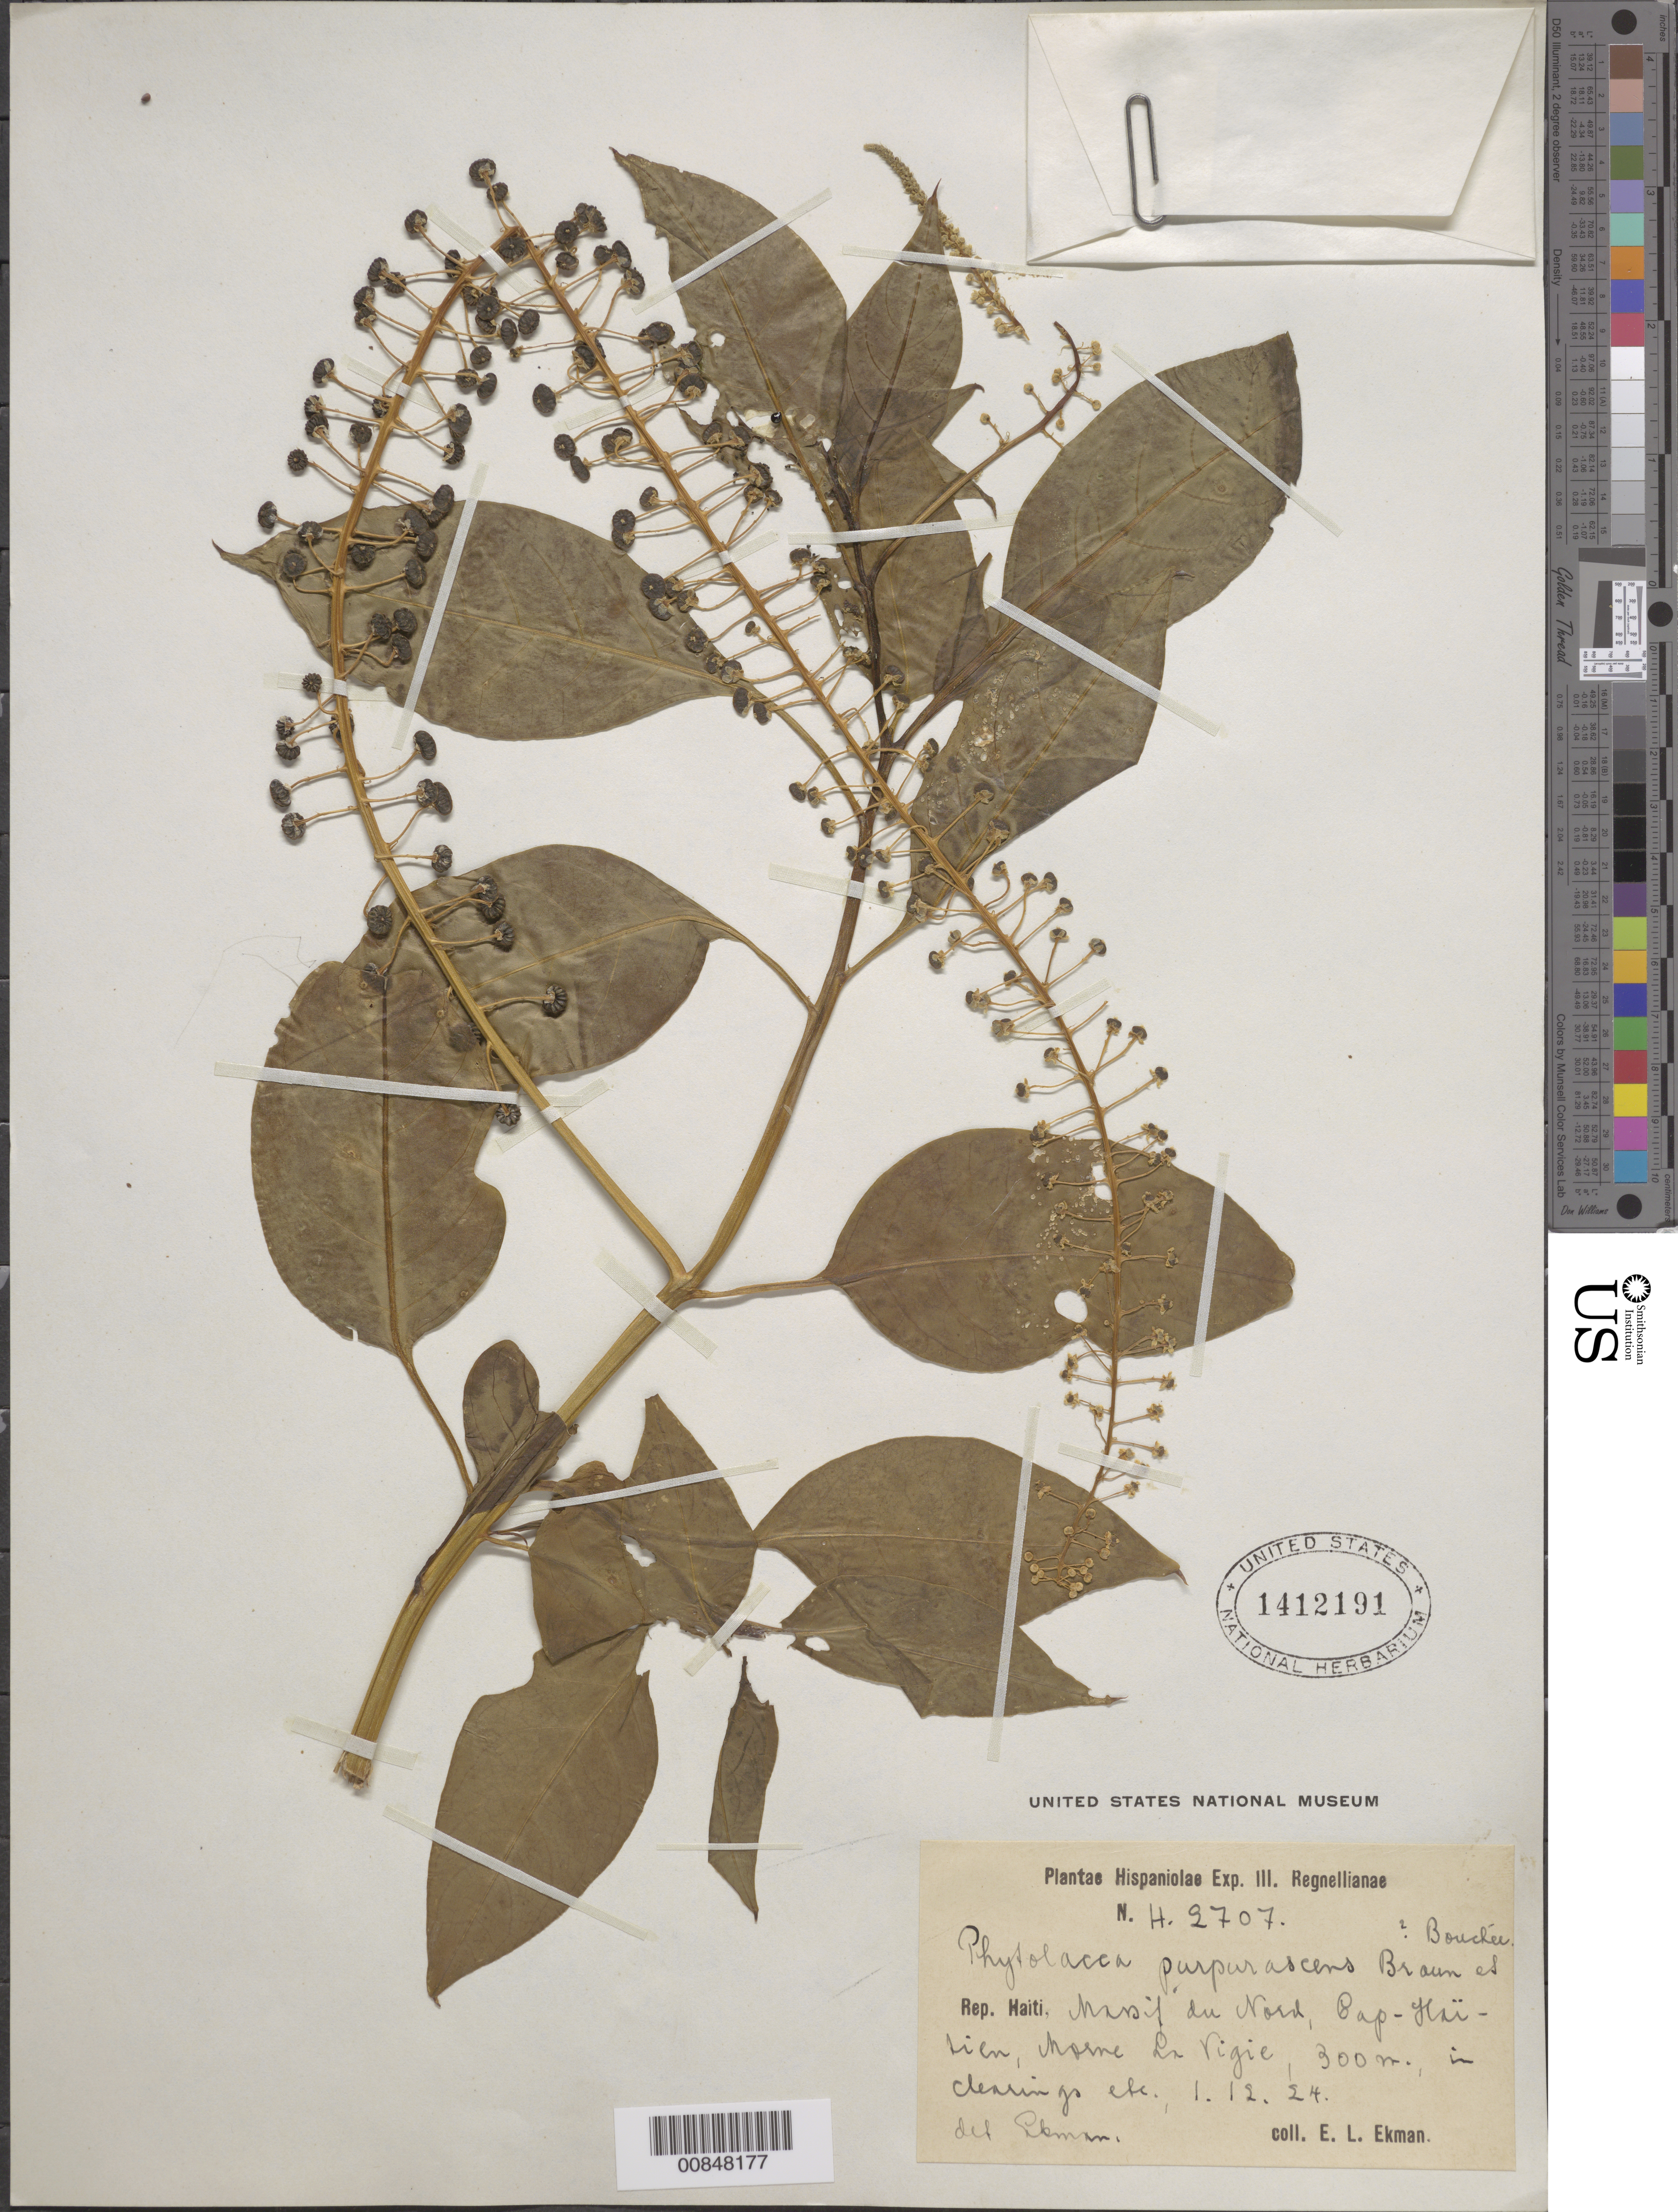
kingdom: Plantae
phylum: Tracheophyta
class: Magnoliopsida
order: Caryophyllales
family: Phytolaccaceae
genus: Phytolacca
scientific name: Phytolacca icosandra var. icosandra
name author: L.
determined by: Ekman, E. L.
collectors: E. L. Ekman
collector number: H 2707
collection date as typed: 01 Dec 1924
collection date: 1924-12-01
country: Haiti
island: Hispaniola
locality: Massif du Nord, Cap Haïtien, Morne La Vigie.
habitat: In clearings, etc.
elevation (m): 300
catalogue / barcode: US 1412191